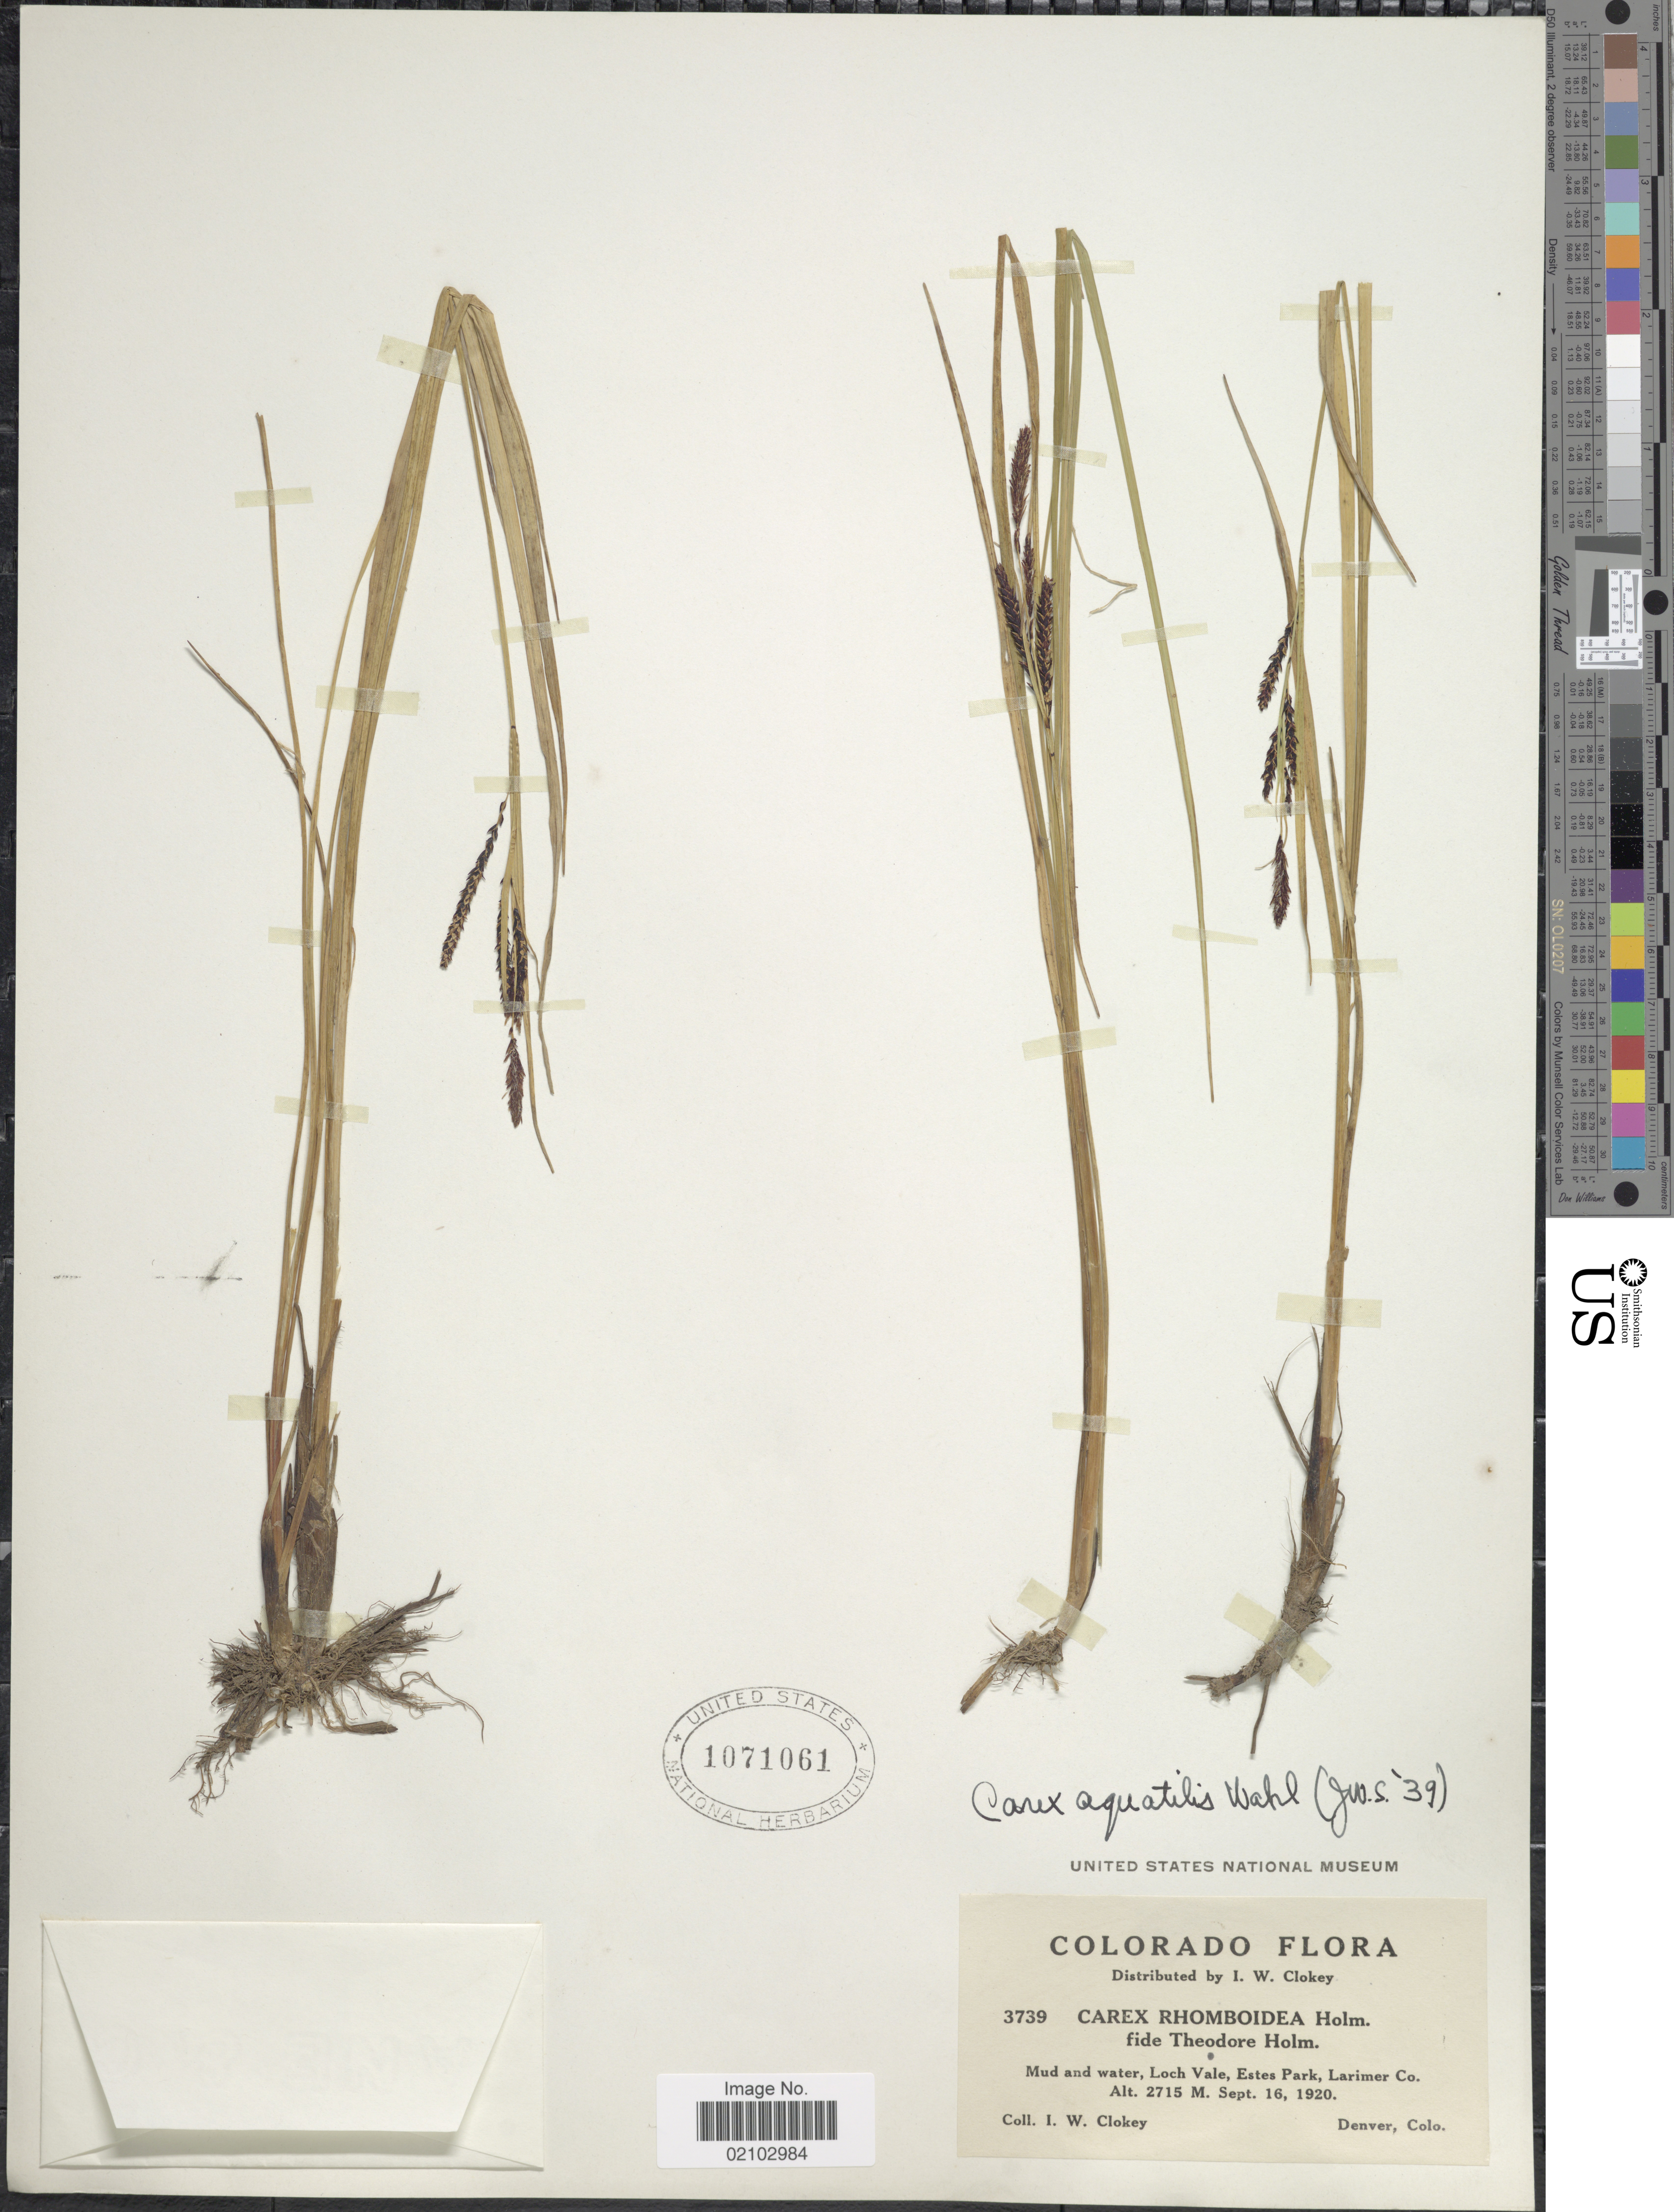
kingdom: Plantae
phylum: Tracheophyta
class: Liliopsida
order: Poales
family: Cyperaceae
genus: Carex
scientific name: Carex aquatilis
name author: Wahlenb.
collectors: I. W. Clokey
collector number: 3739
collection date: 1920-09-16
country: United States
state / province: Colorado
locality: Mud and water, Loch Vale, Estes Park, Larimer Co.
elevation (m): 2715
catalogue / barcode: US 1071061